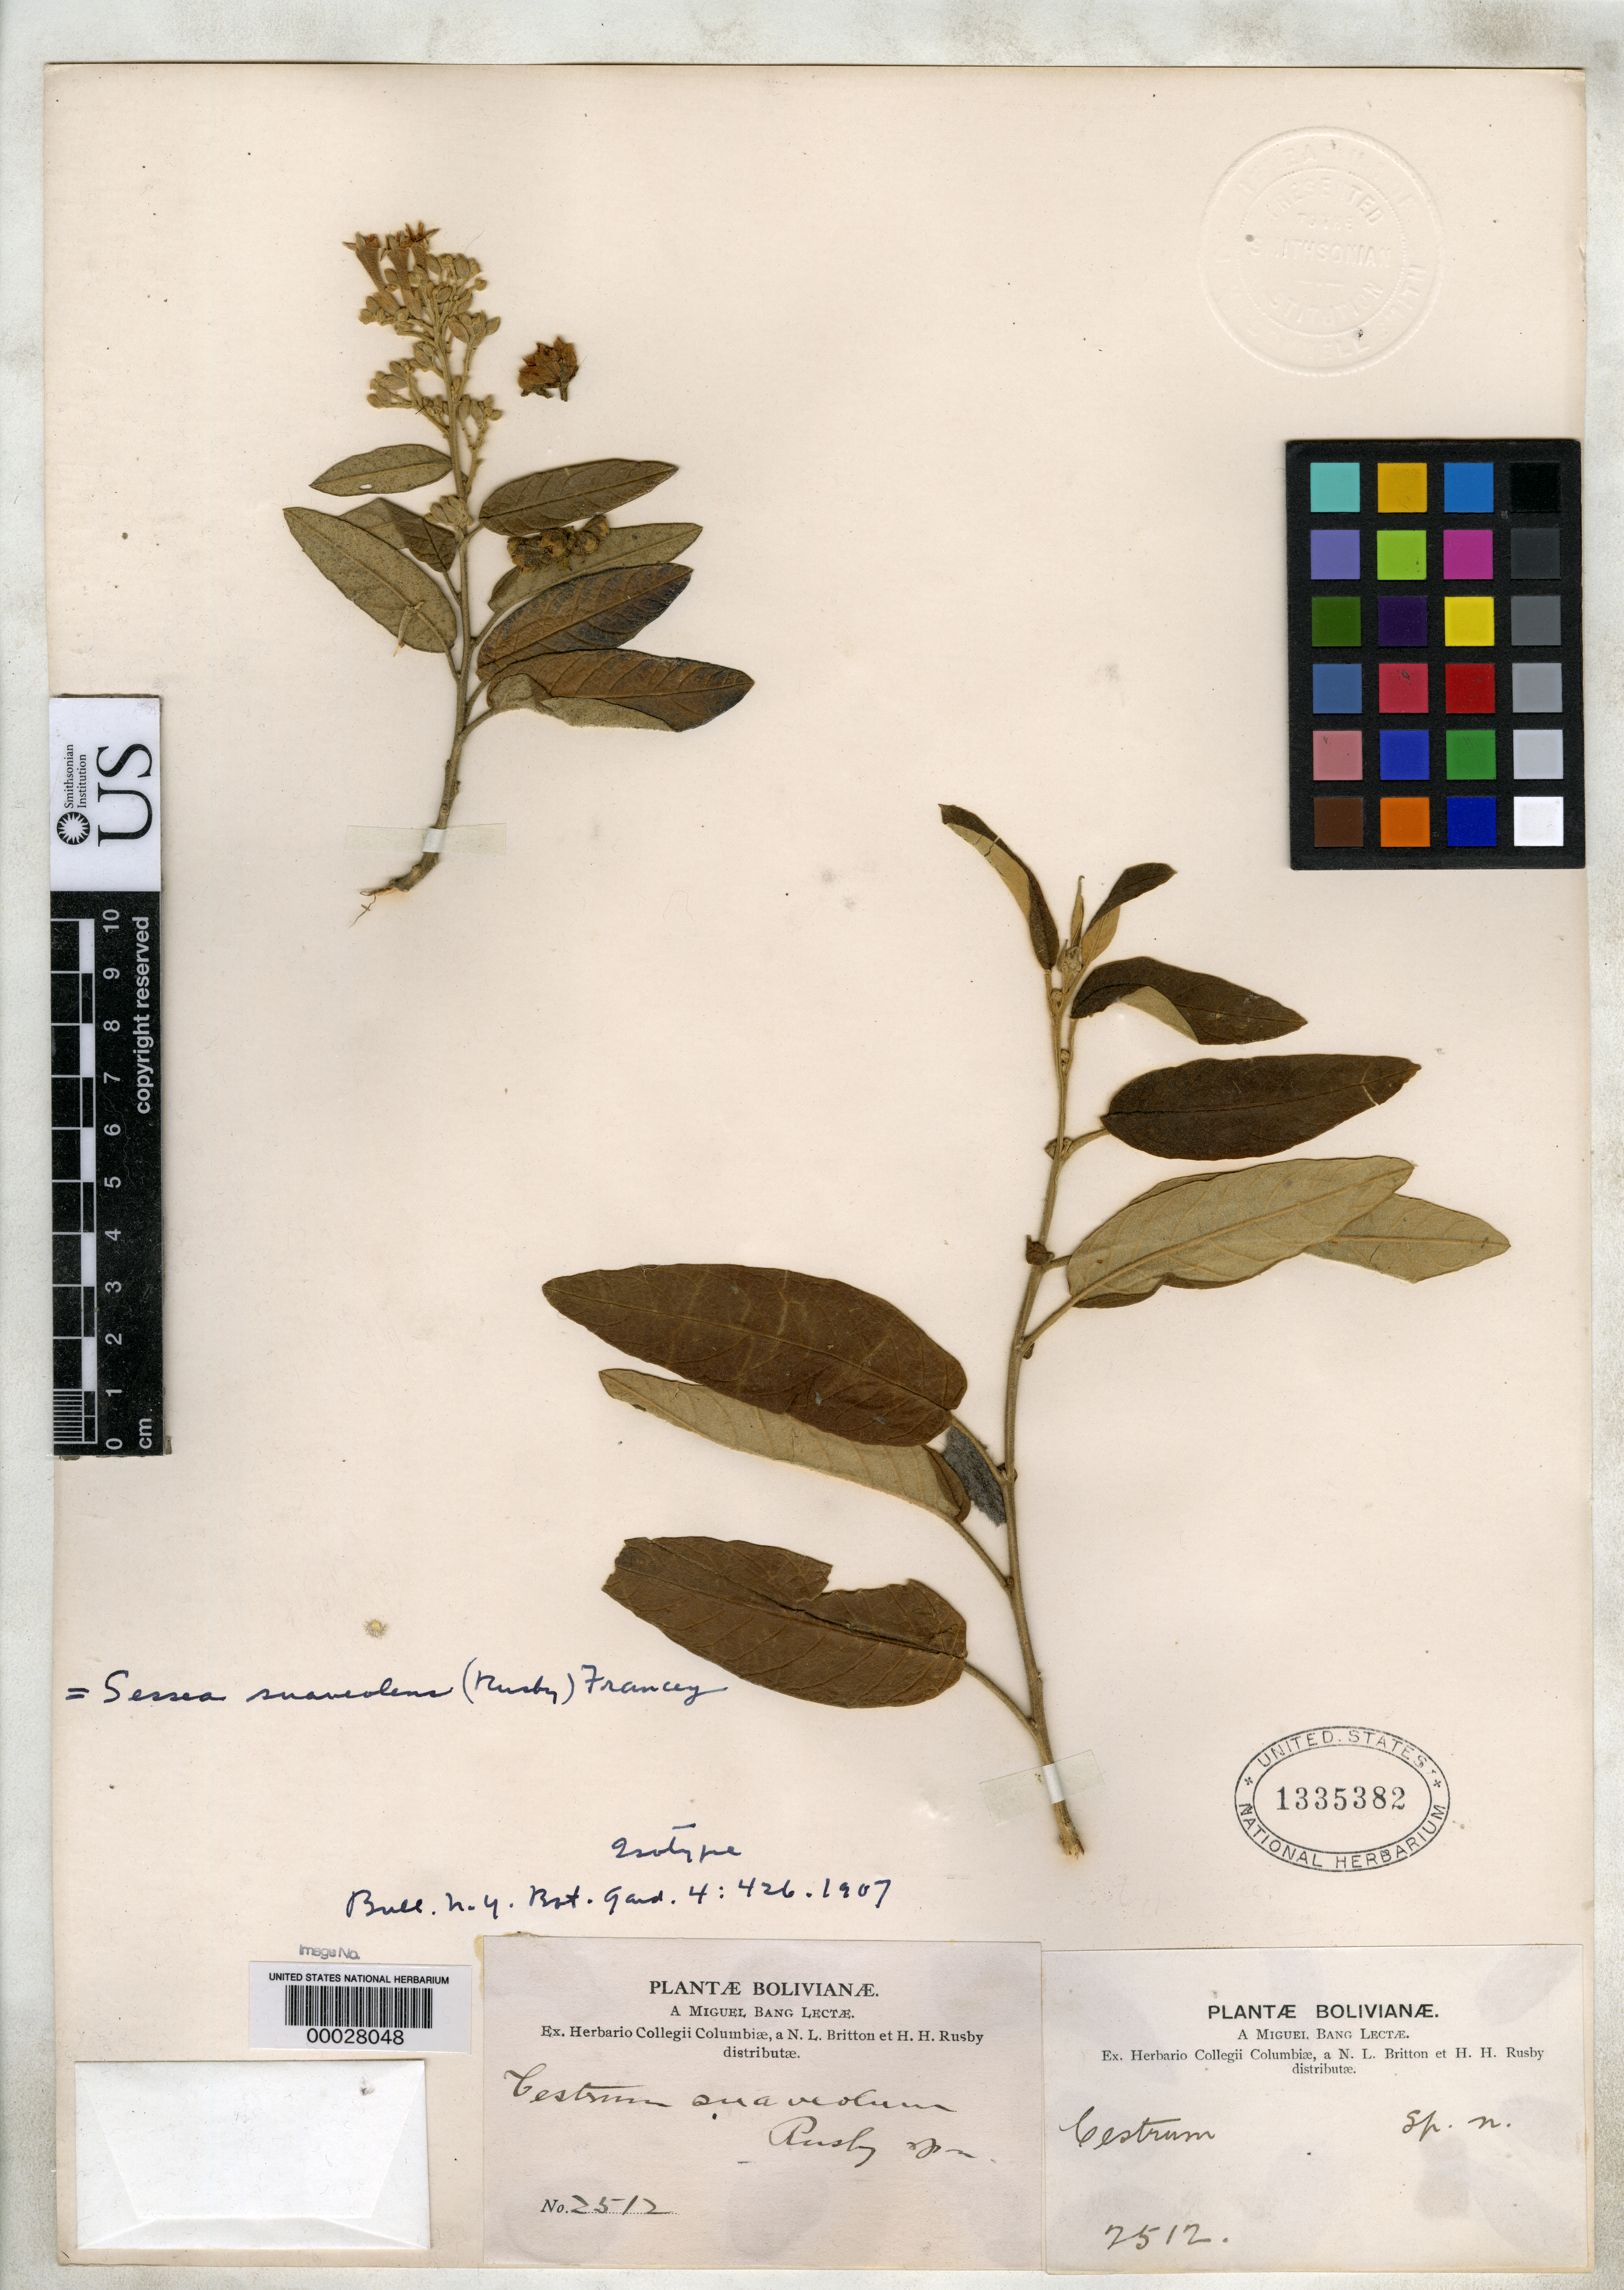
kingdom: Plantae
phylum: Tracheophyta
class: Magnoliopsida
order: Solanales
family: Solanaceae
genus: Cestrum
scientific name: Cestrum suaveolens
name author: Rusby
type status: Isotype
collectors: M. Bang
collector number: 2512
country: Bolivia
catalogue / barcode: US 1335382